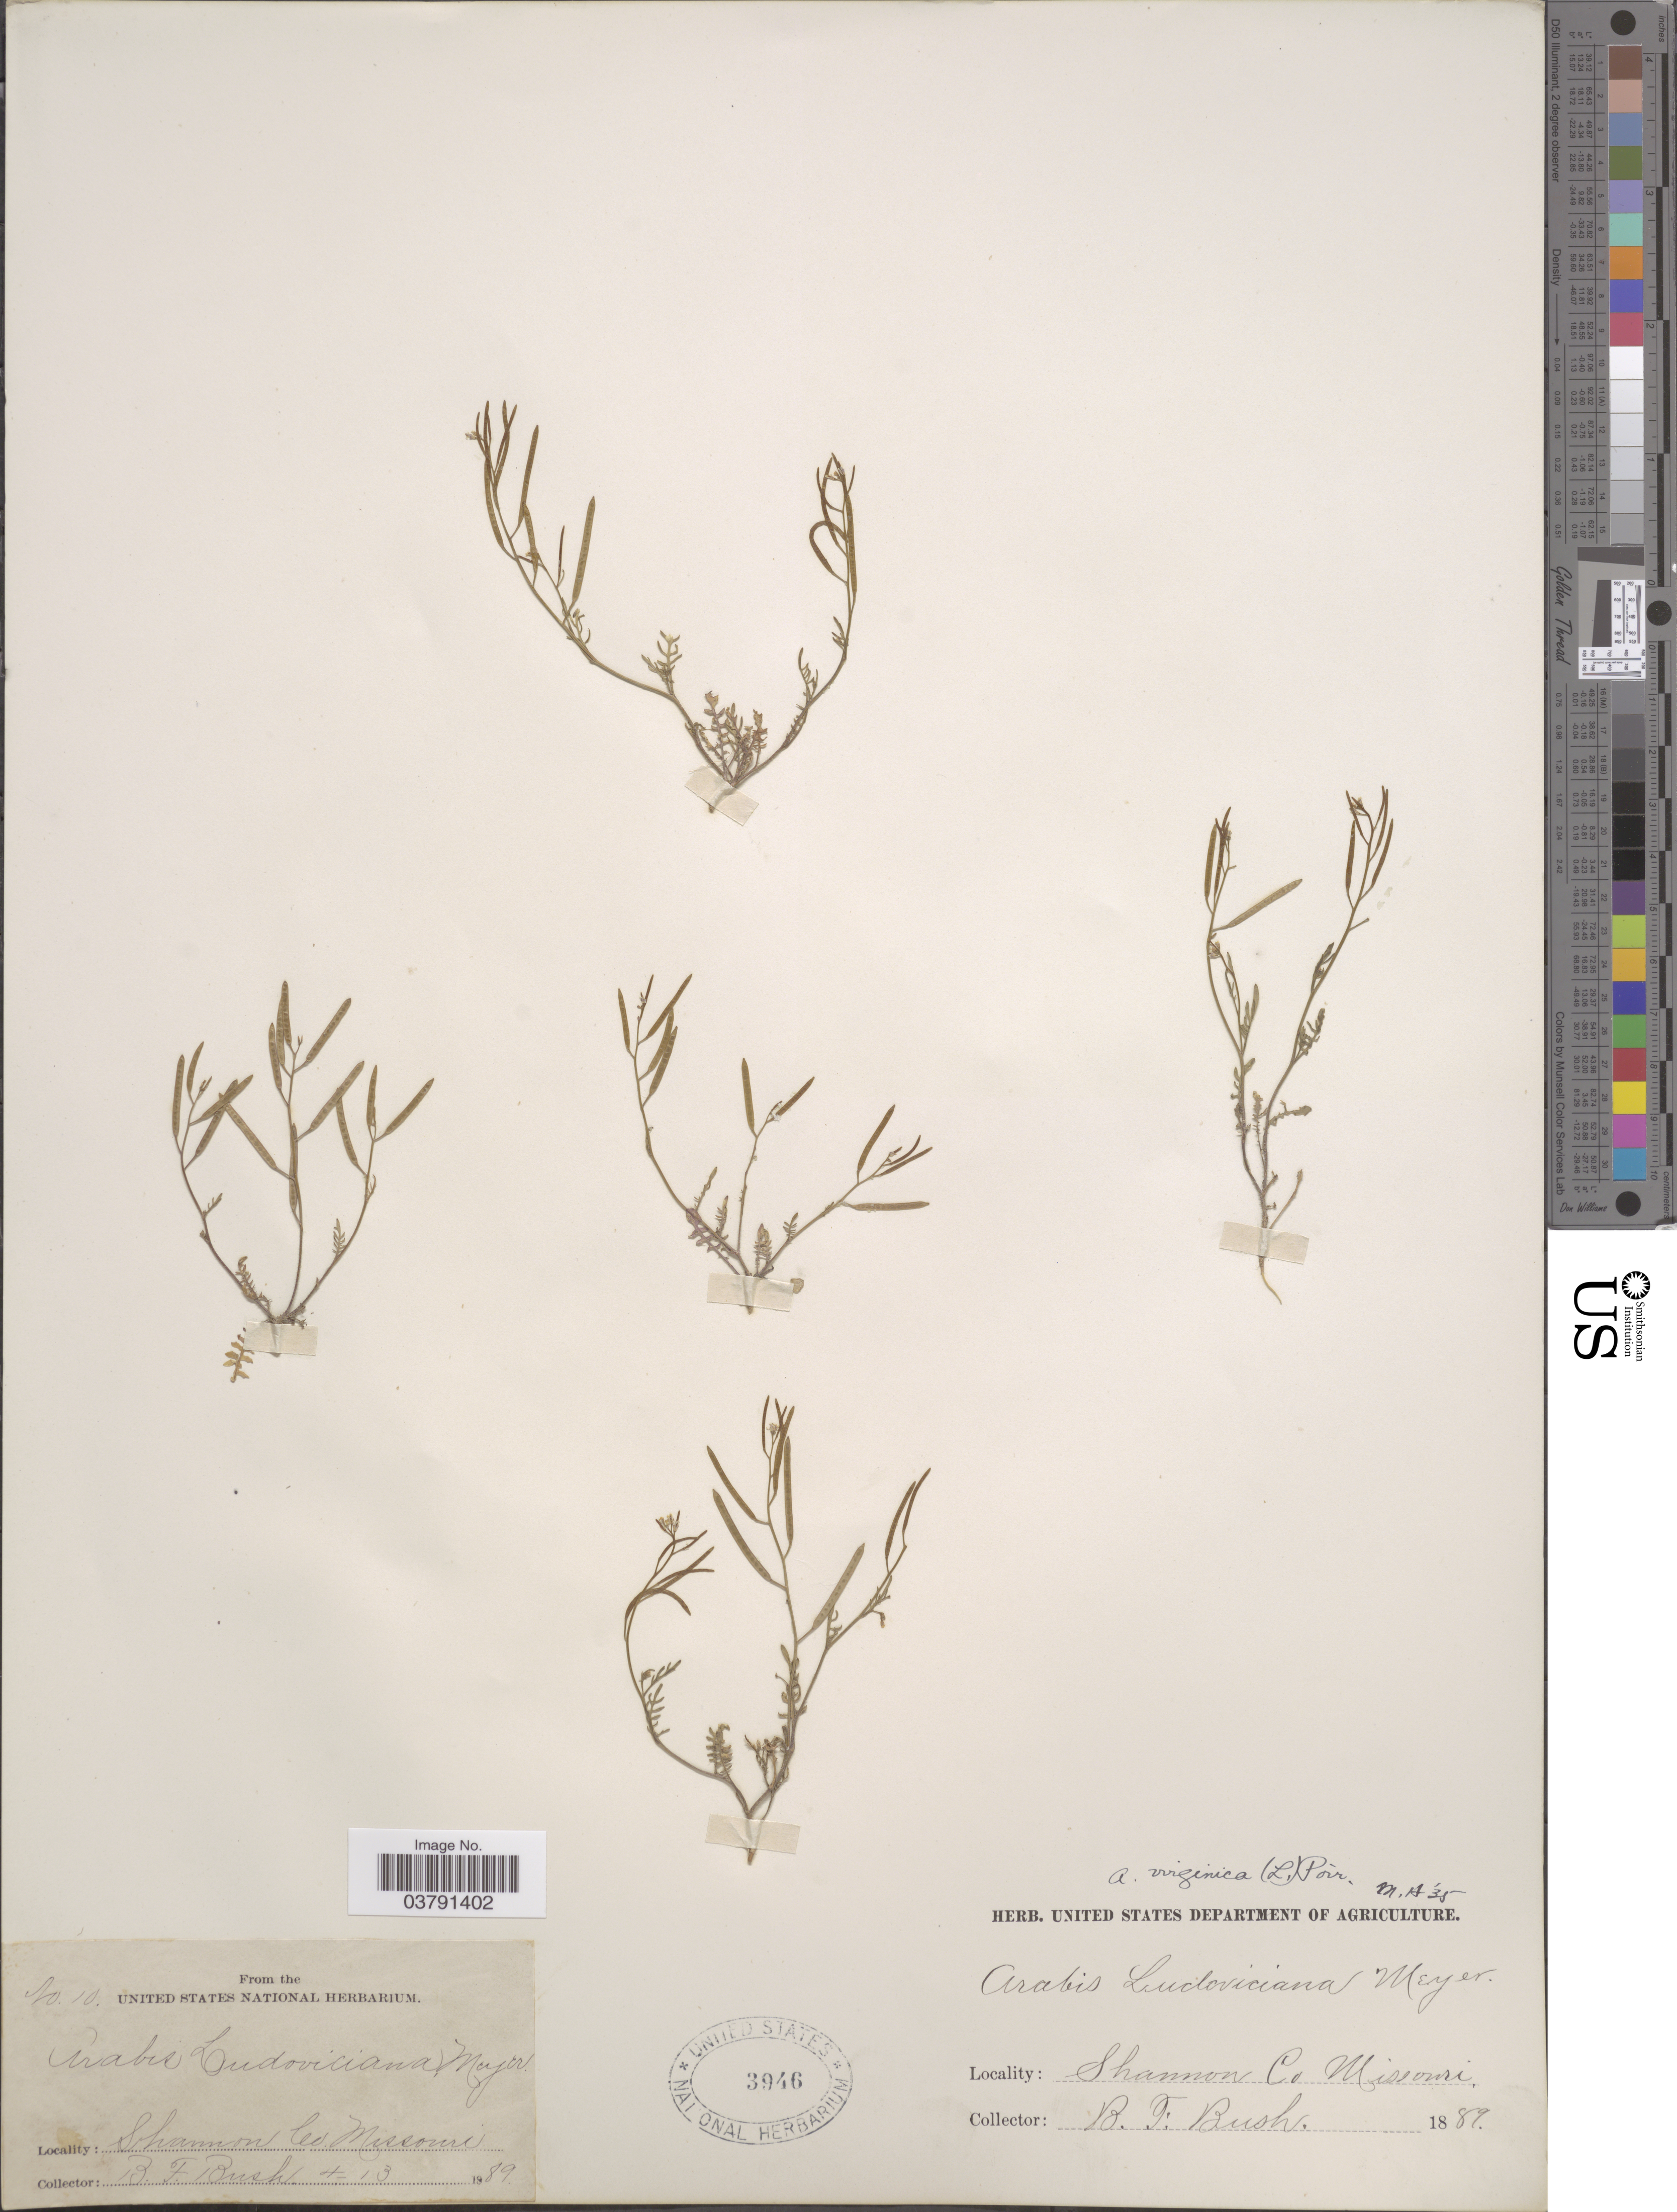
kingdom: Plantae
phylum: Tracheophyta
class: Magnoliopsida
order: Brassicales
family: Brassicaceae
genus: Planodes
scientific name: Planodes virginicum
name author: (L.) Greene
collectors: B. F. Bush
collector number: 10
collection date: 1889-04-13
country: United States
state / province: Missouri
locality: Shannon Co.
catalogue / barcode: US 3946